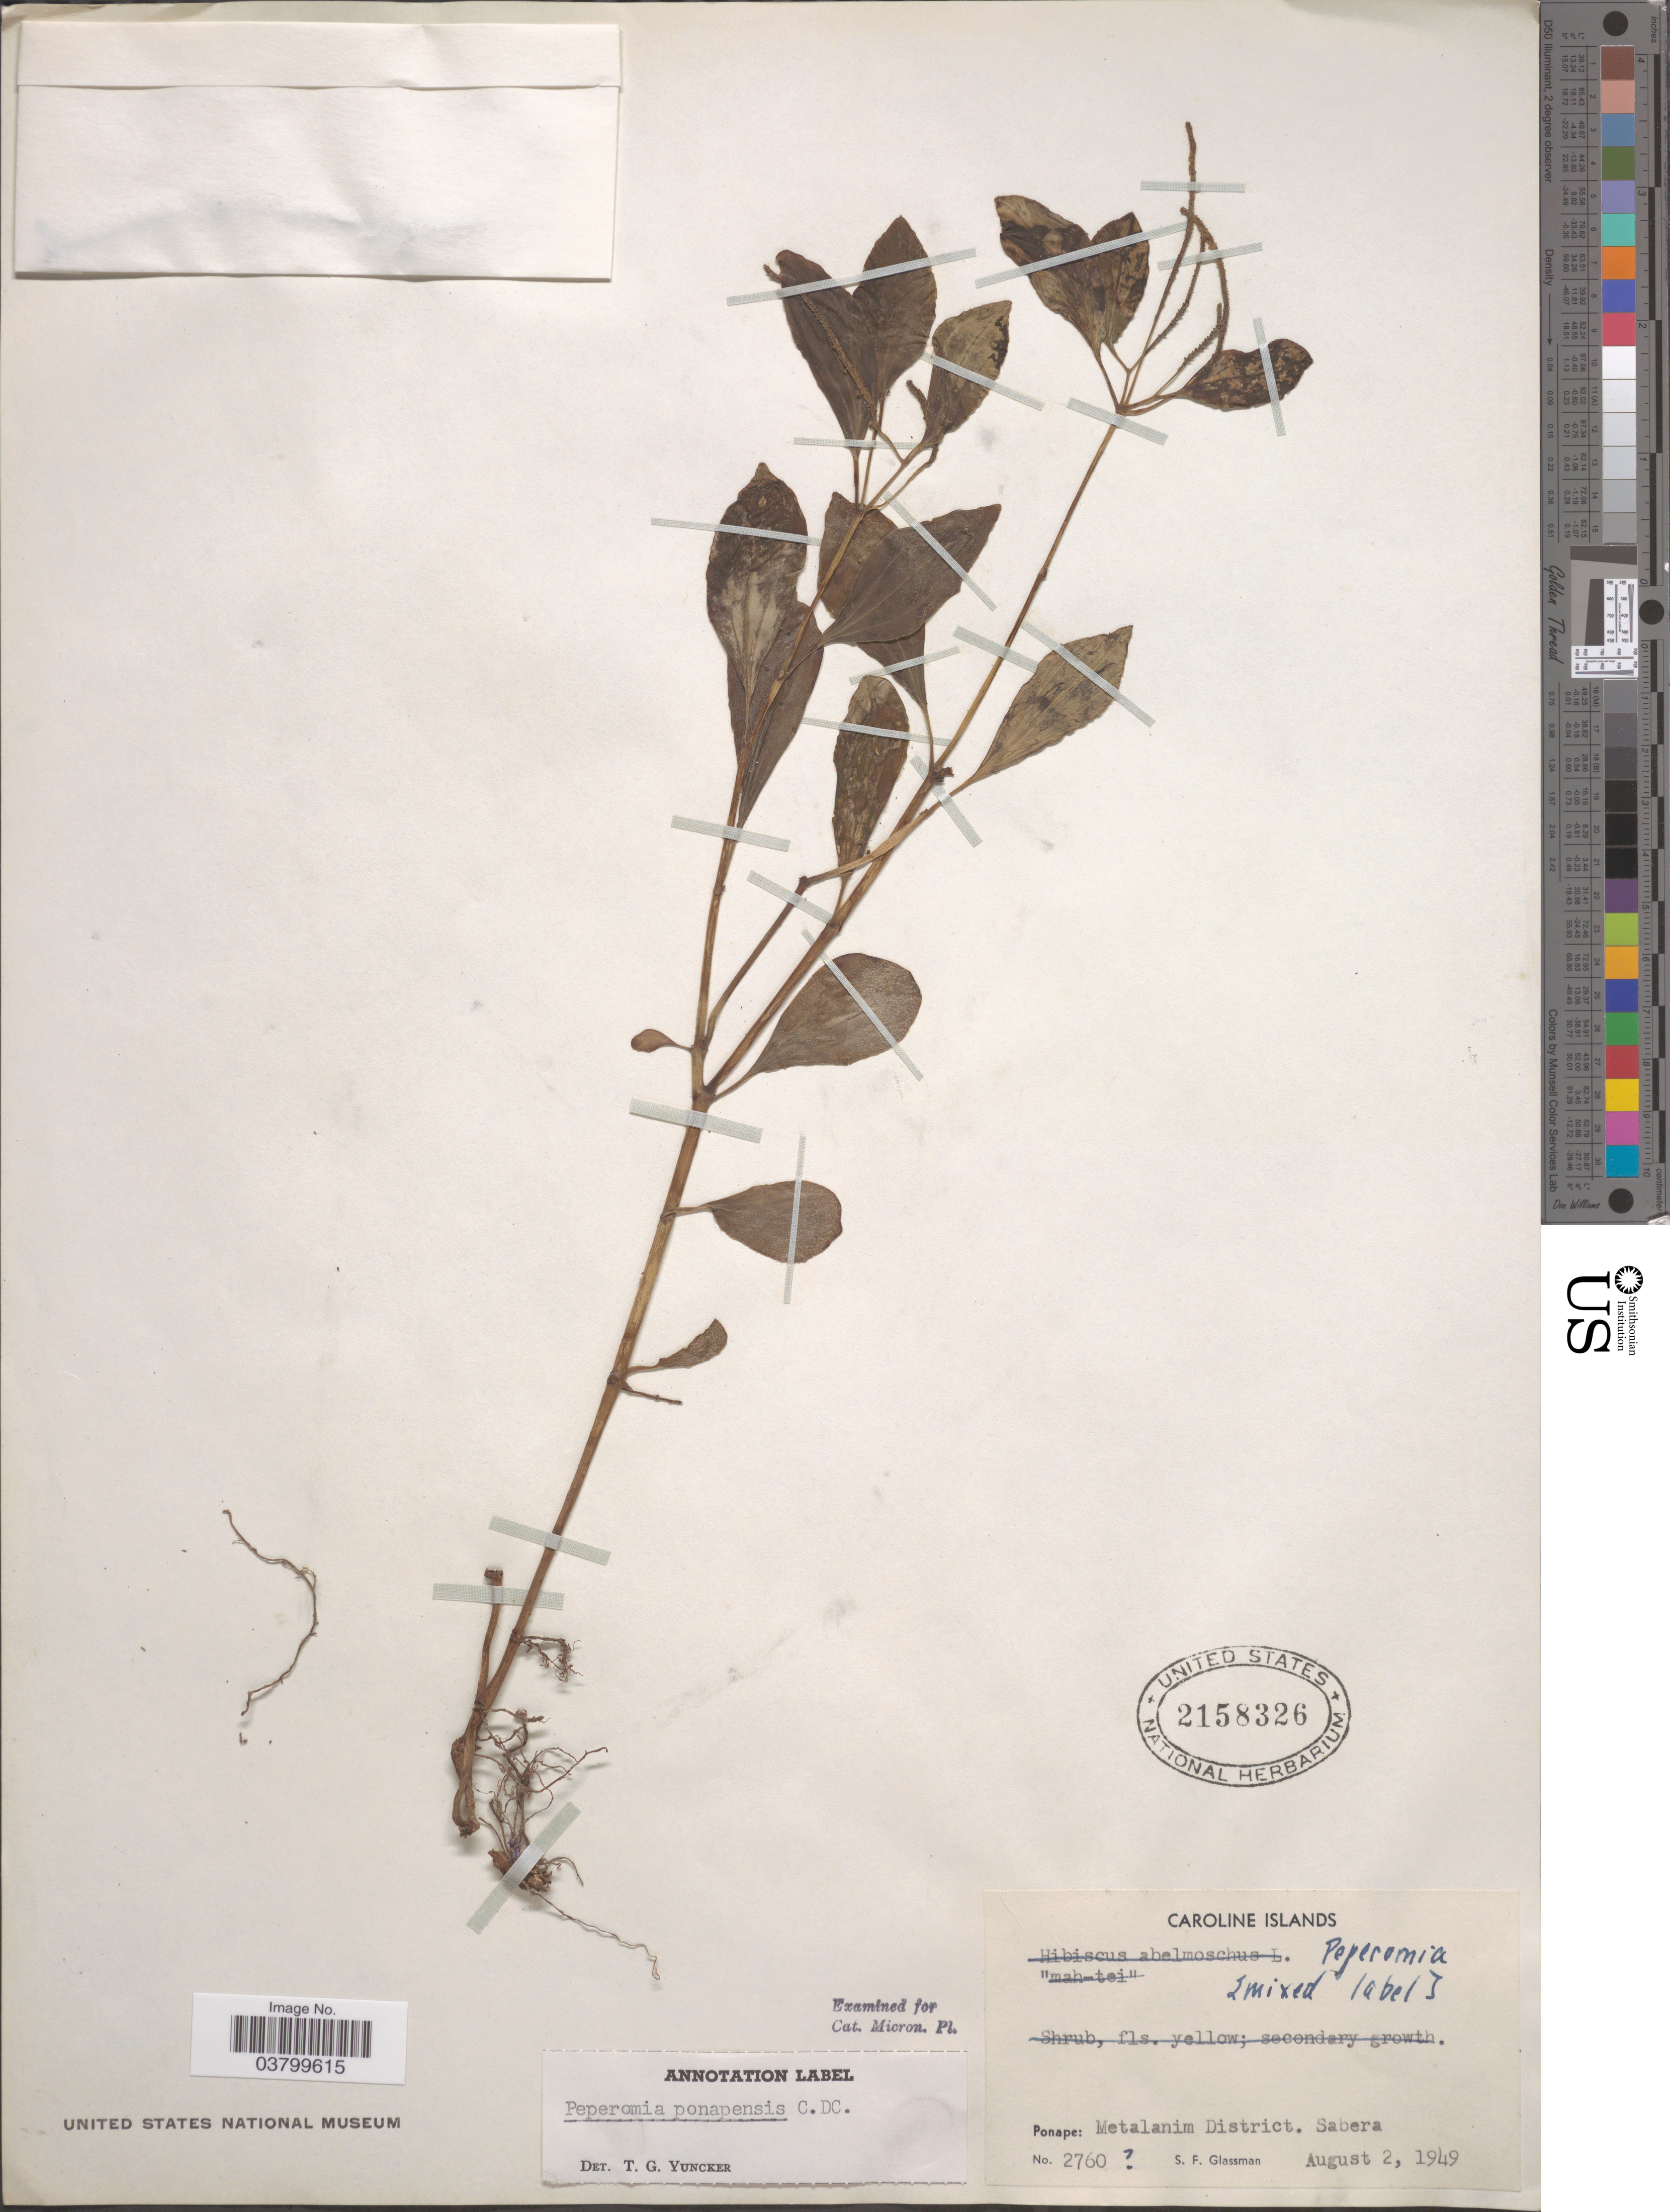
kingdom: Plantae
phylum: Tracheophyta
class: Magnoliopsida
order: Piperales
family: Piperaceae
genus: Peperomia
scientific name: Peperomia ponapensis var. ponapensis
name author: C. DC.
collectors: S. F. Glassman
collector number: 2760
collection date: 1949-08-02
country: Micronesia, Federated States of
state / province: Pohnpei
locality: Caroline Islands. Ponape: Metalanim District. Sabera.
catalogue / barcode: US 2158326